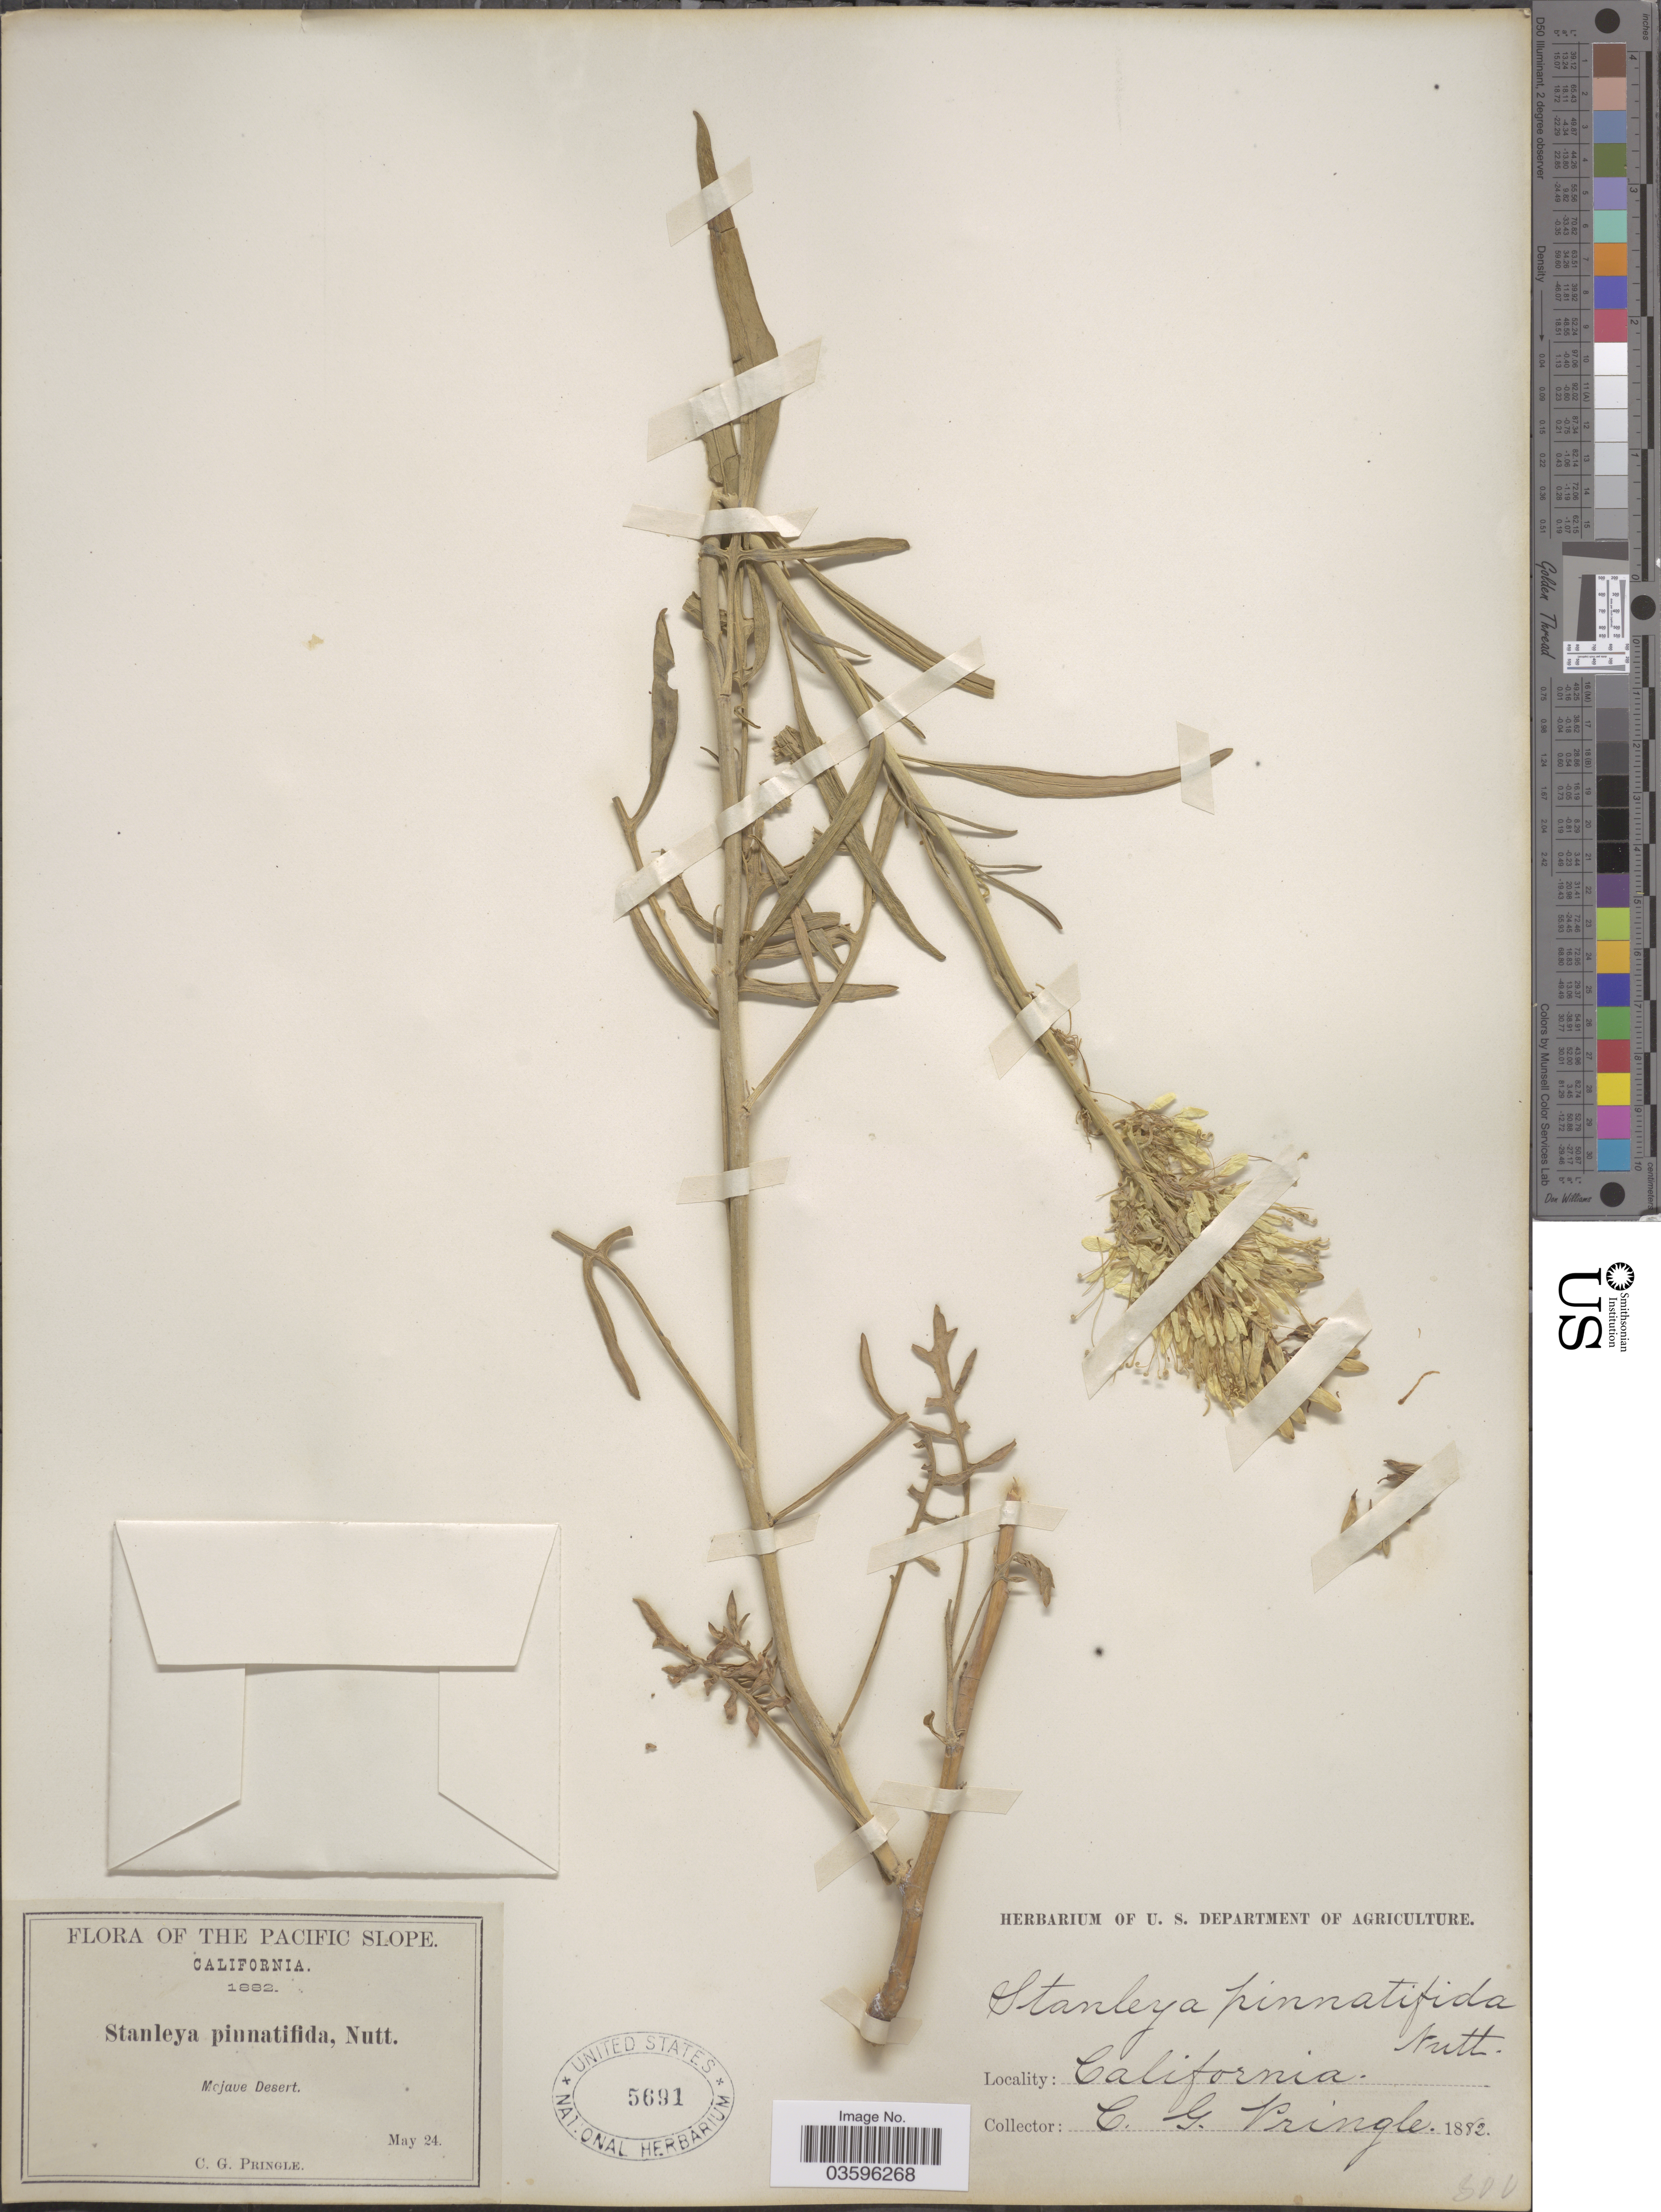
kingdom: Plantae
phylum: Tracheophyta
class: Magnoliopsida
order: Brassicales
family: Brassicaceae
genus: Stanleya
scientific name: Stanleya pinnata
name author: (Pursh) Britton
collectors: C. G. Pringle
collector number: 300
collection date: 1882-05-24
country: United States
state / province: California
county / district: San Bernardino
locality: The Pacific Slope. Mojave Desert.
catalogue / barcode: US 5691